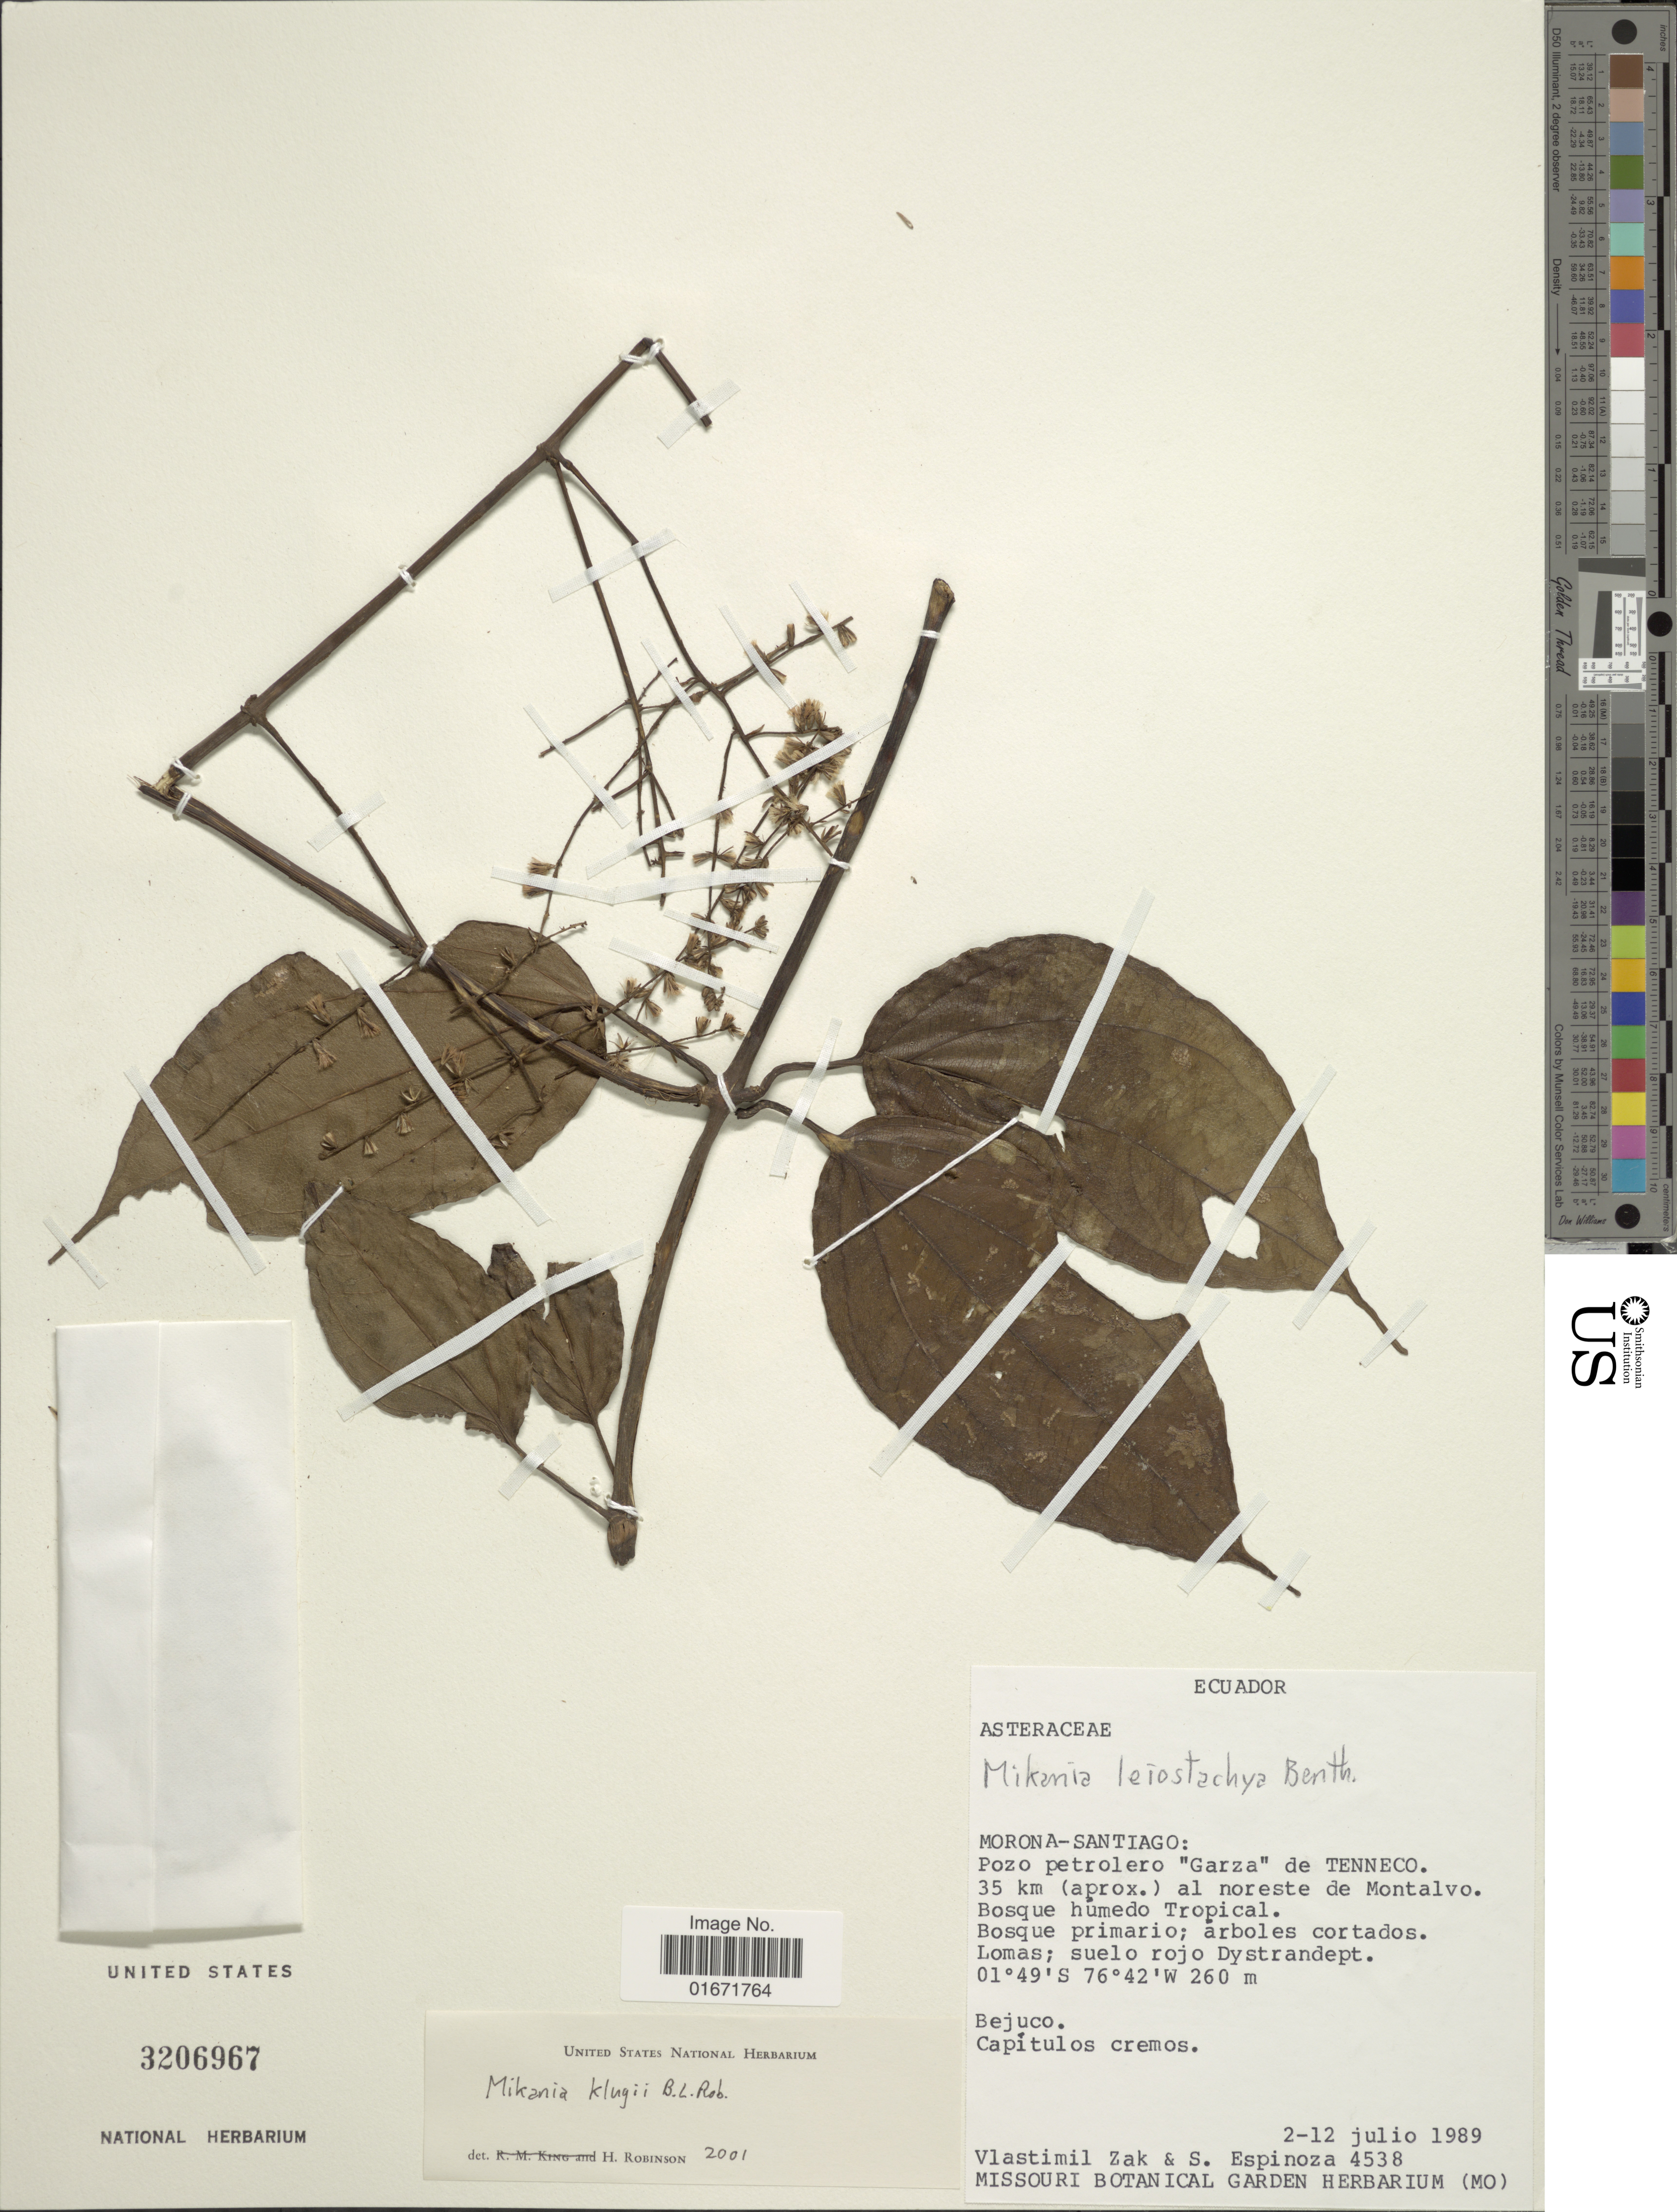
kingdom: Plantae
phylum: Tracheophyta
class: Magnoliopsida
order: Asterales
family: Asteraceae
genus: Mikania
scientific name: Mikania klugii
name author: B.L. Rob.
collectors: V. Zak & S. Espinoza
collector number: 4538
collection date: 1989-07-02/1989-07-12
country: Ecuador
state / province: Morona-Santiago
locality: Morona-Santiago: Pozo petrolero "Garza" de Tenneco. 35 km (aprox.) al noreste de Montalvo. Bosque húmedo Tropical.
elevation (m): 260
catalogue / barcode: US 3206967